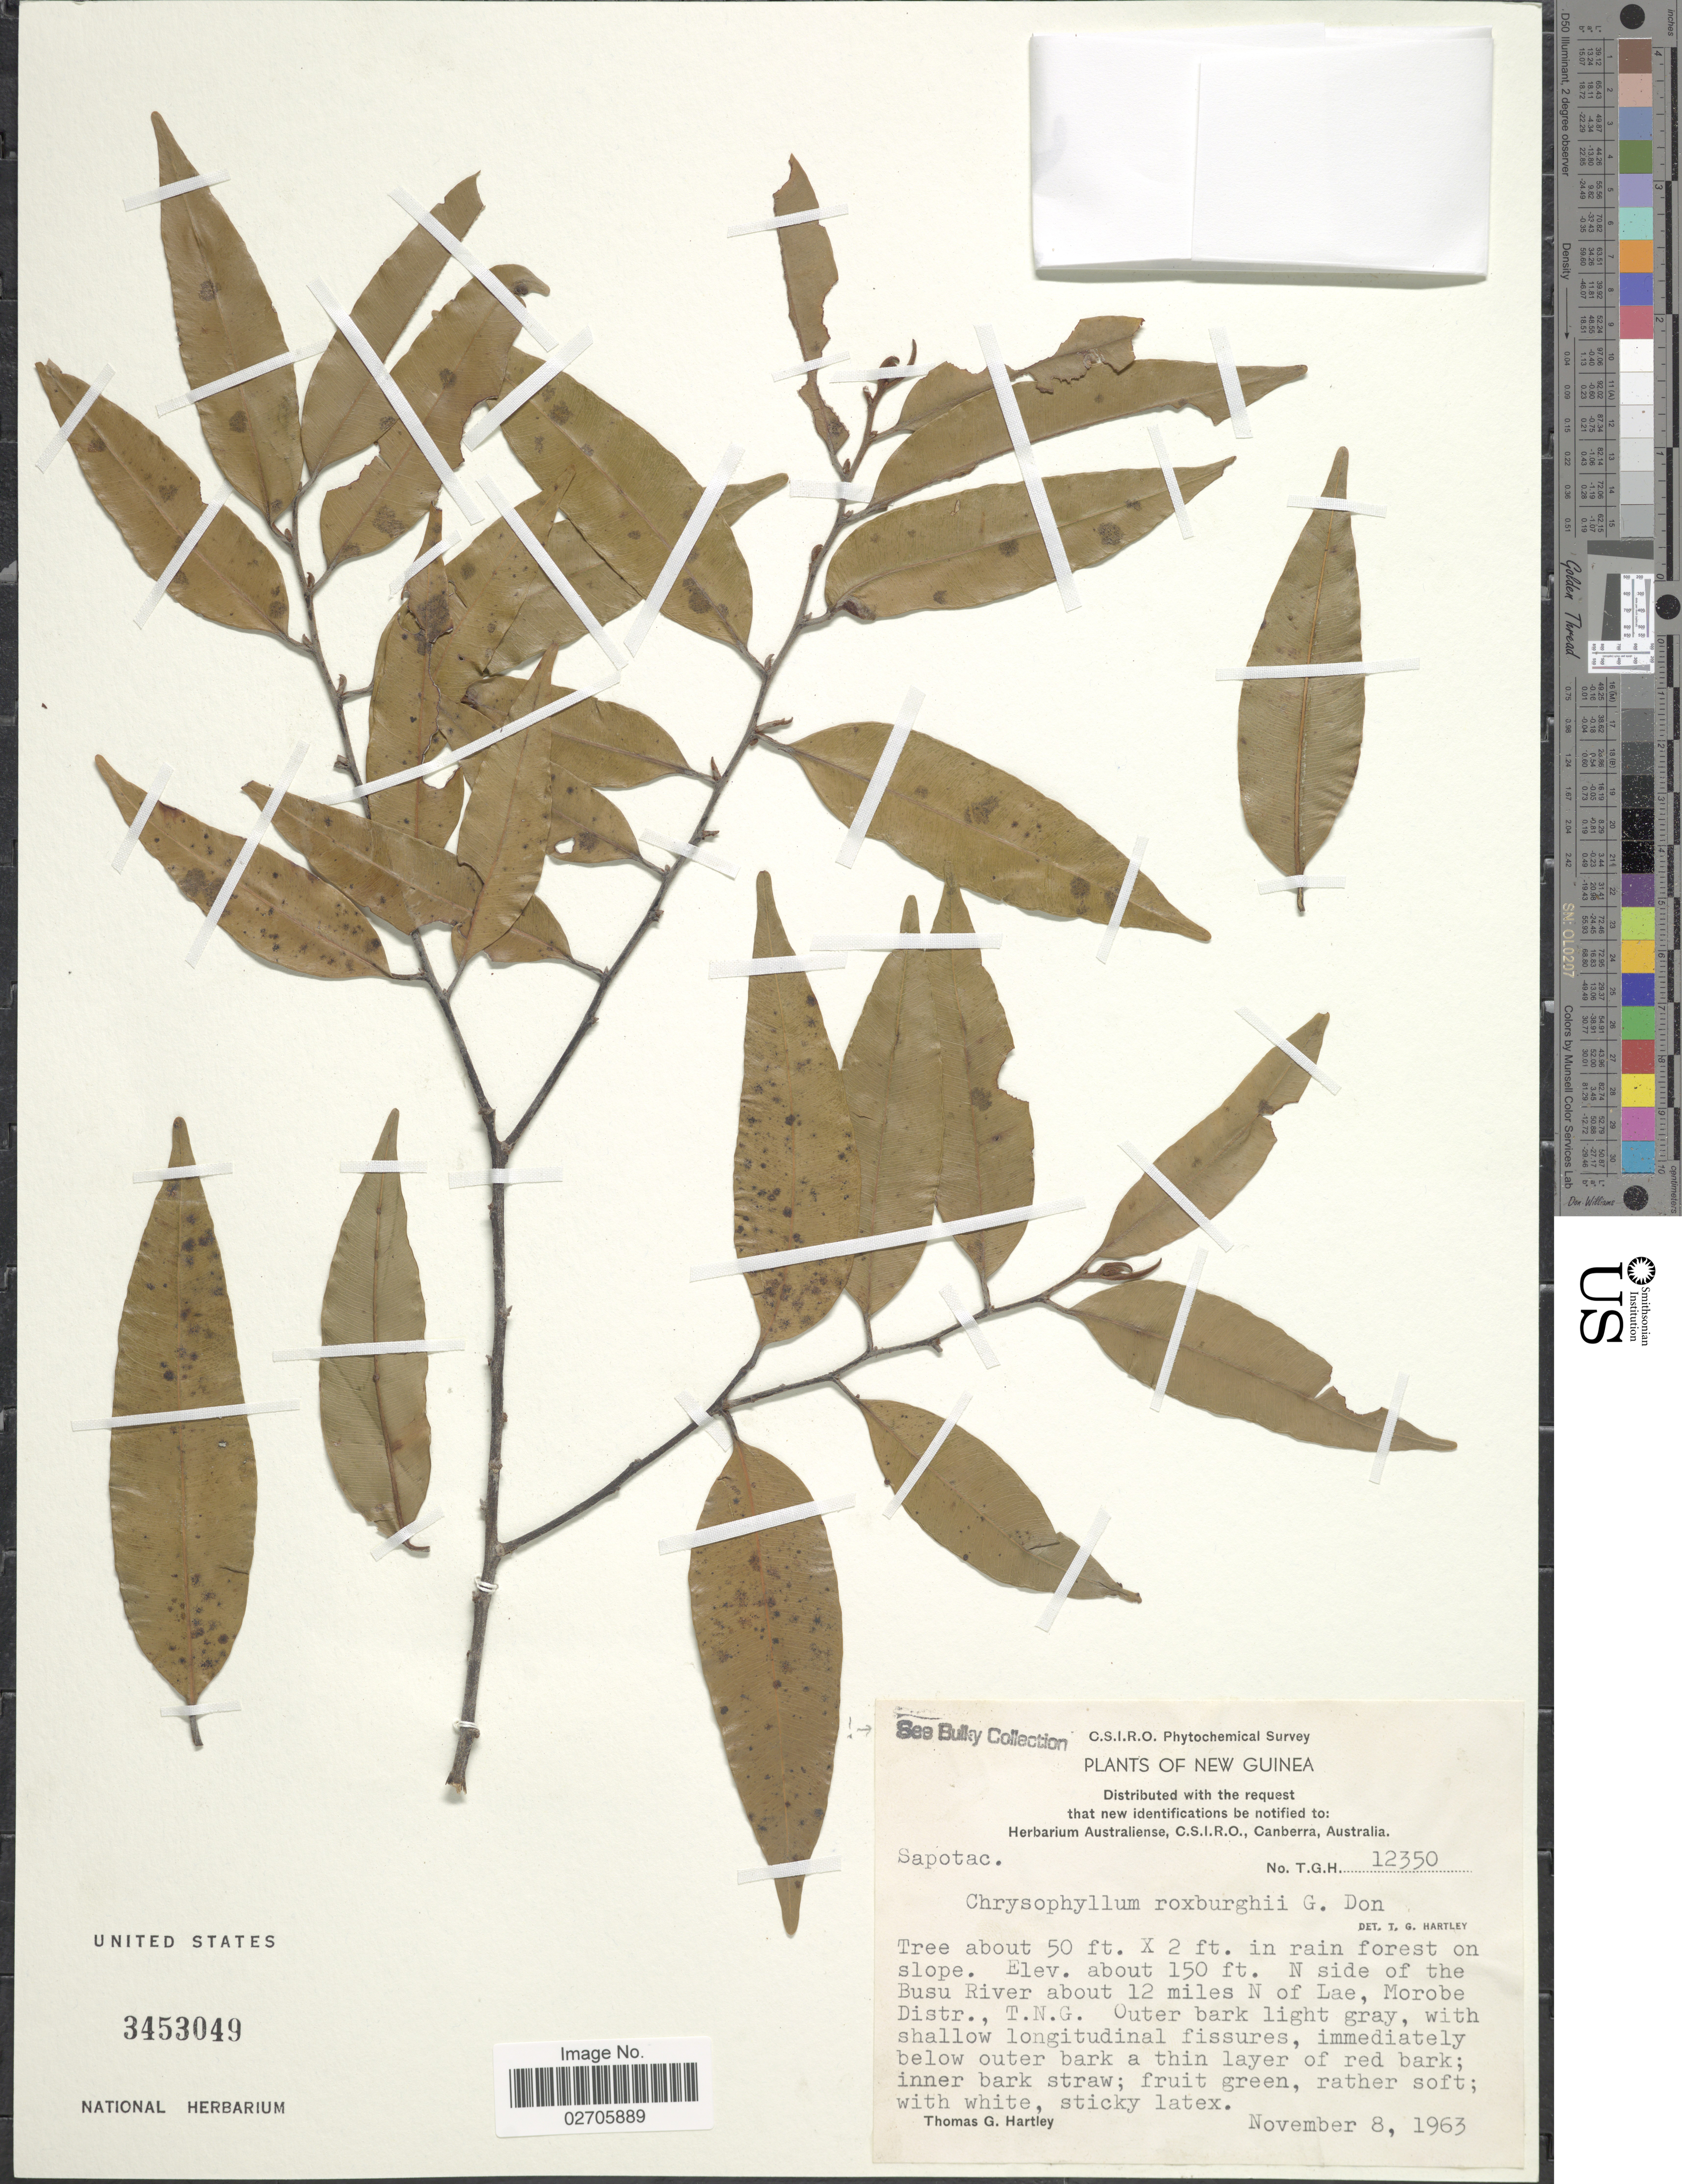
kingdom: Plantae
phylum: Tracheophyta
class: Magnoliopsida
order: Ericales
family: Sapotaceae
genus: Chrysophyllum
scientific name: Chrysophyllum roxburghii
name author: G. Don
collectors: T. G. Hartley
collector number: T.G.H. 12350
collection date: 1963-11-08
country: Papua New Guinea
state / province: Morobe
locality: New Guinea, in rain forest on slope. N side of the Busu River about 12 miles N of Lae, Morobe Distr., T.N.G.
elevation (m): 46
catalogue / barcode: US 3453049